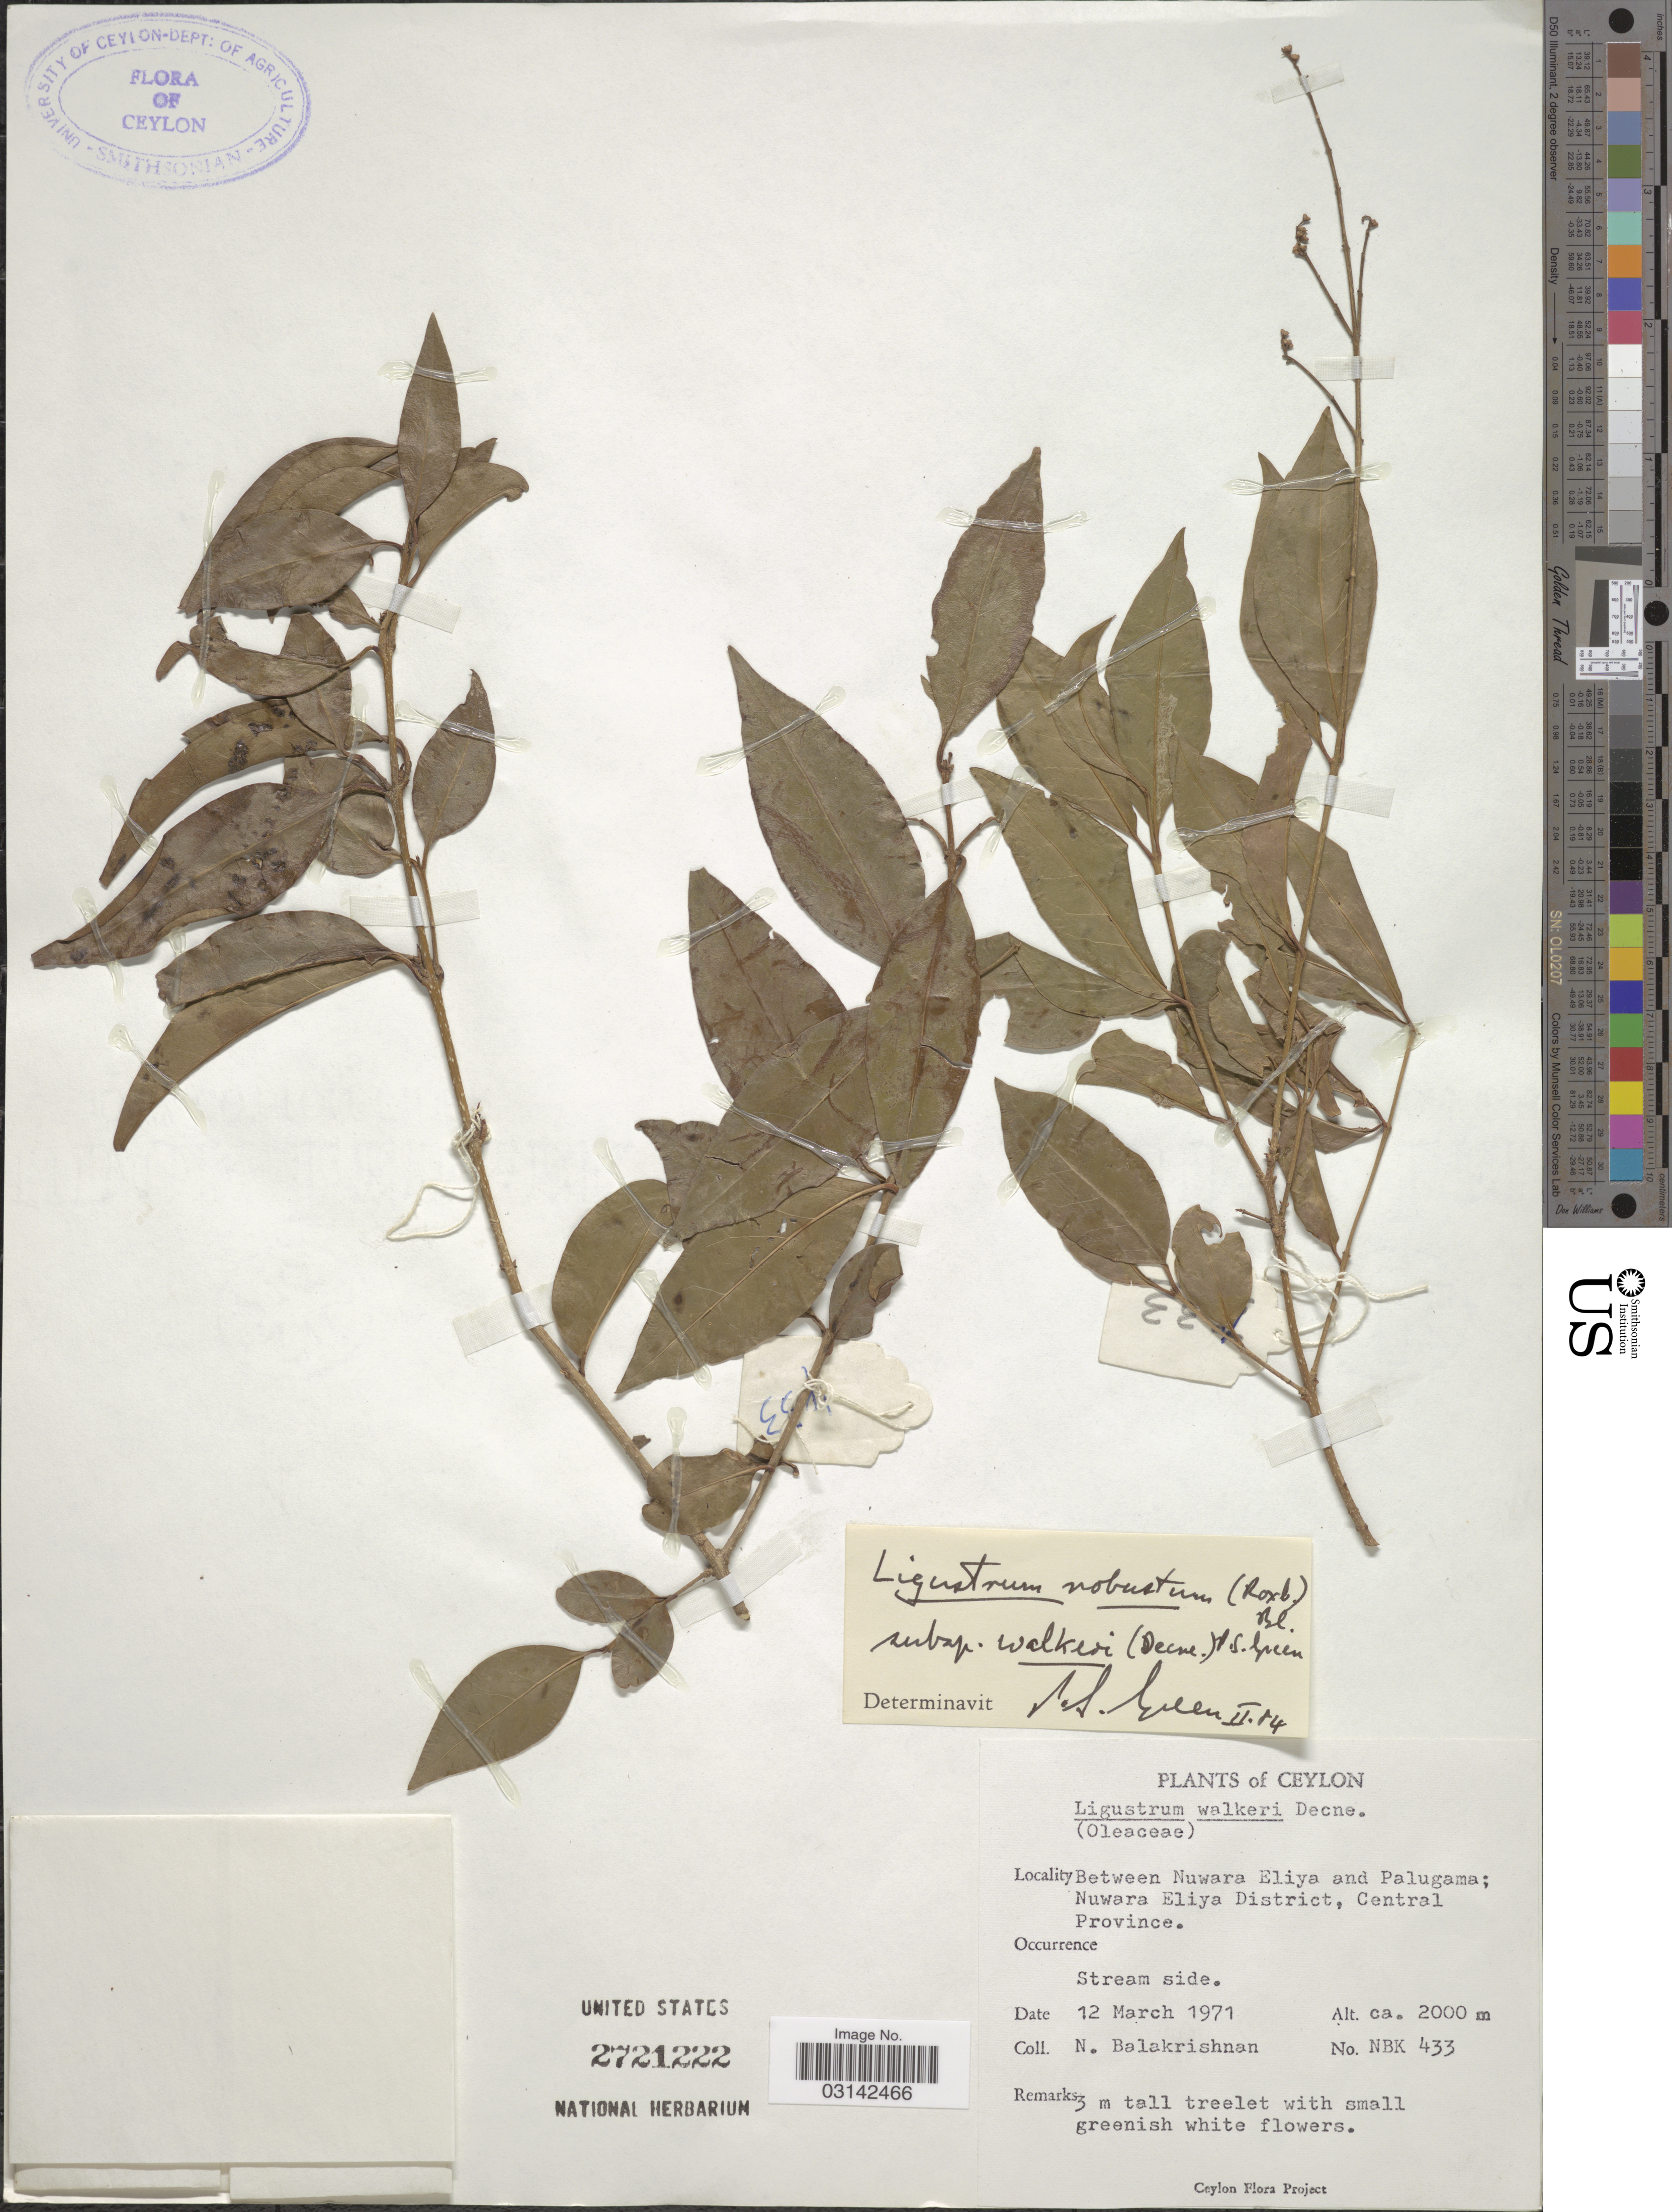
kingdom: Plantae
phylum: Tracheophyta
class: Magnoliopsida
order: Lamiales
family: Oleaceae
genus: Ligustrum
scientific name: Ligustrum robustum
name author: (Roxb.) Blume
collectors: N. Balakrishnan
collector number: NBK433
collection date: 1971-03-12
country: Sri Lanka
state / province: Central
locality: Ceylon, Between Nuwara Eliya ad Palugama; Nuwara Eliya District, Central Province.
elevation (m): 2000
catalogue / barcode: US 2721222